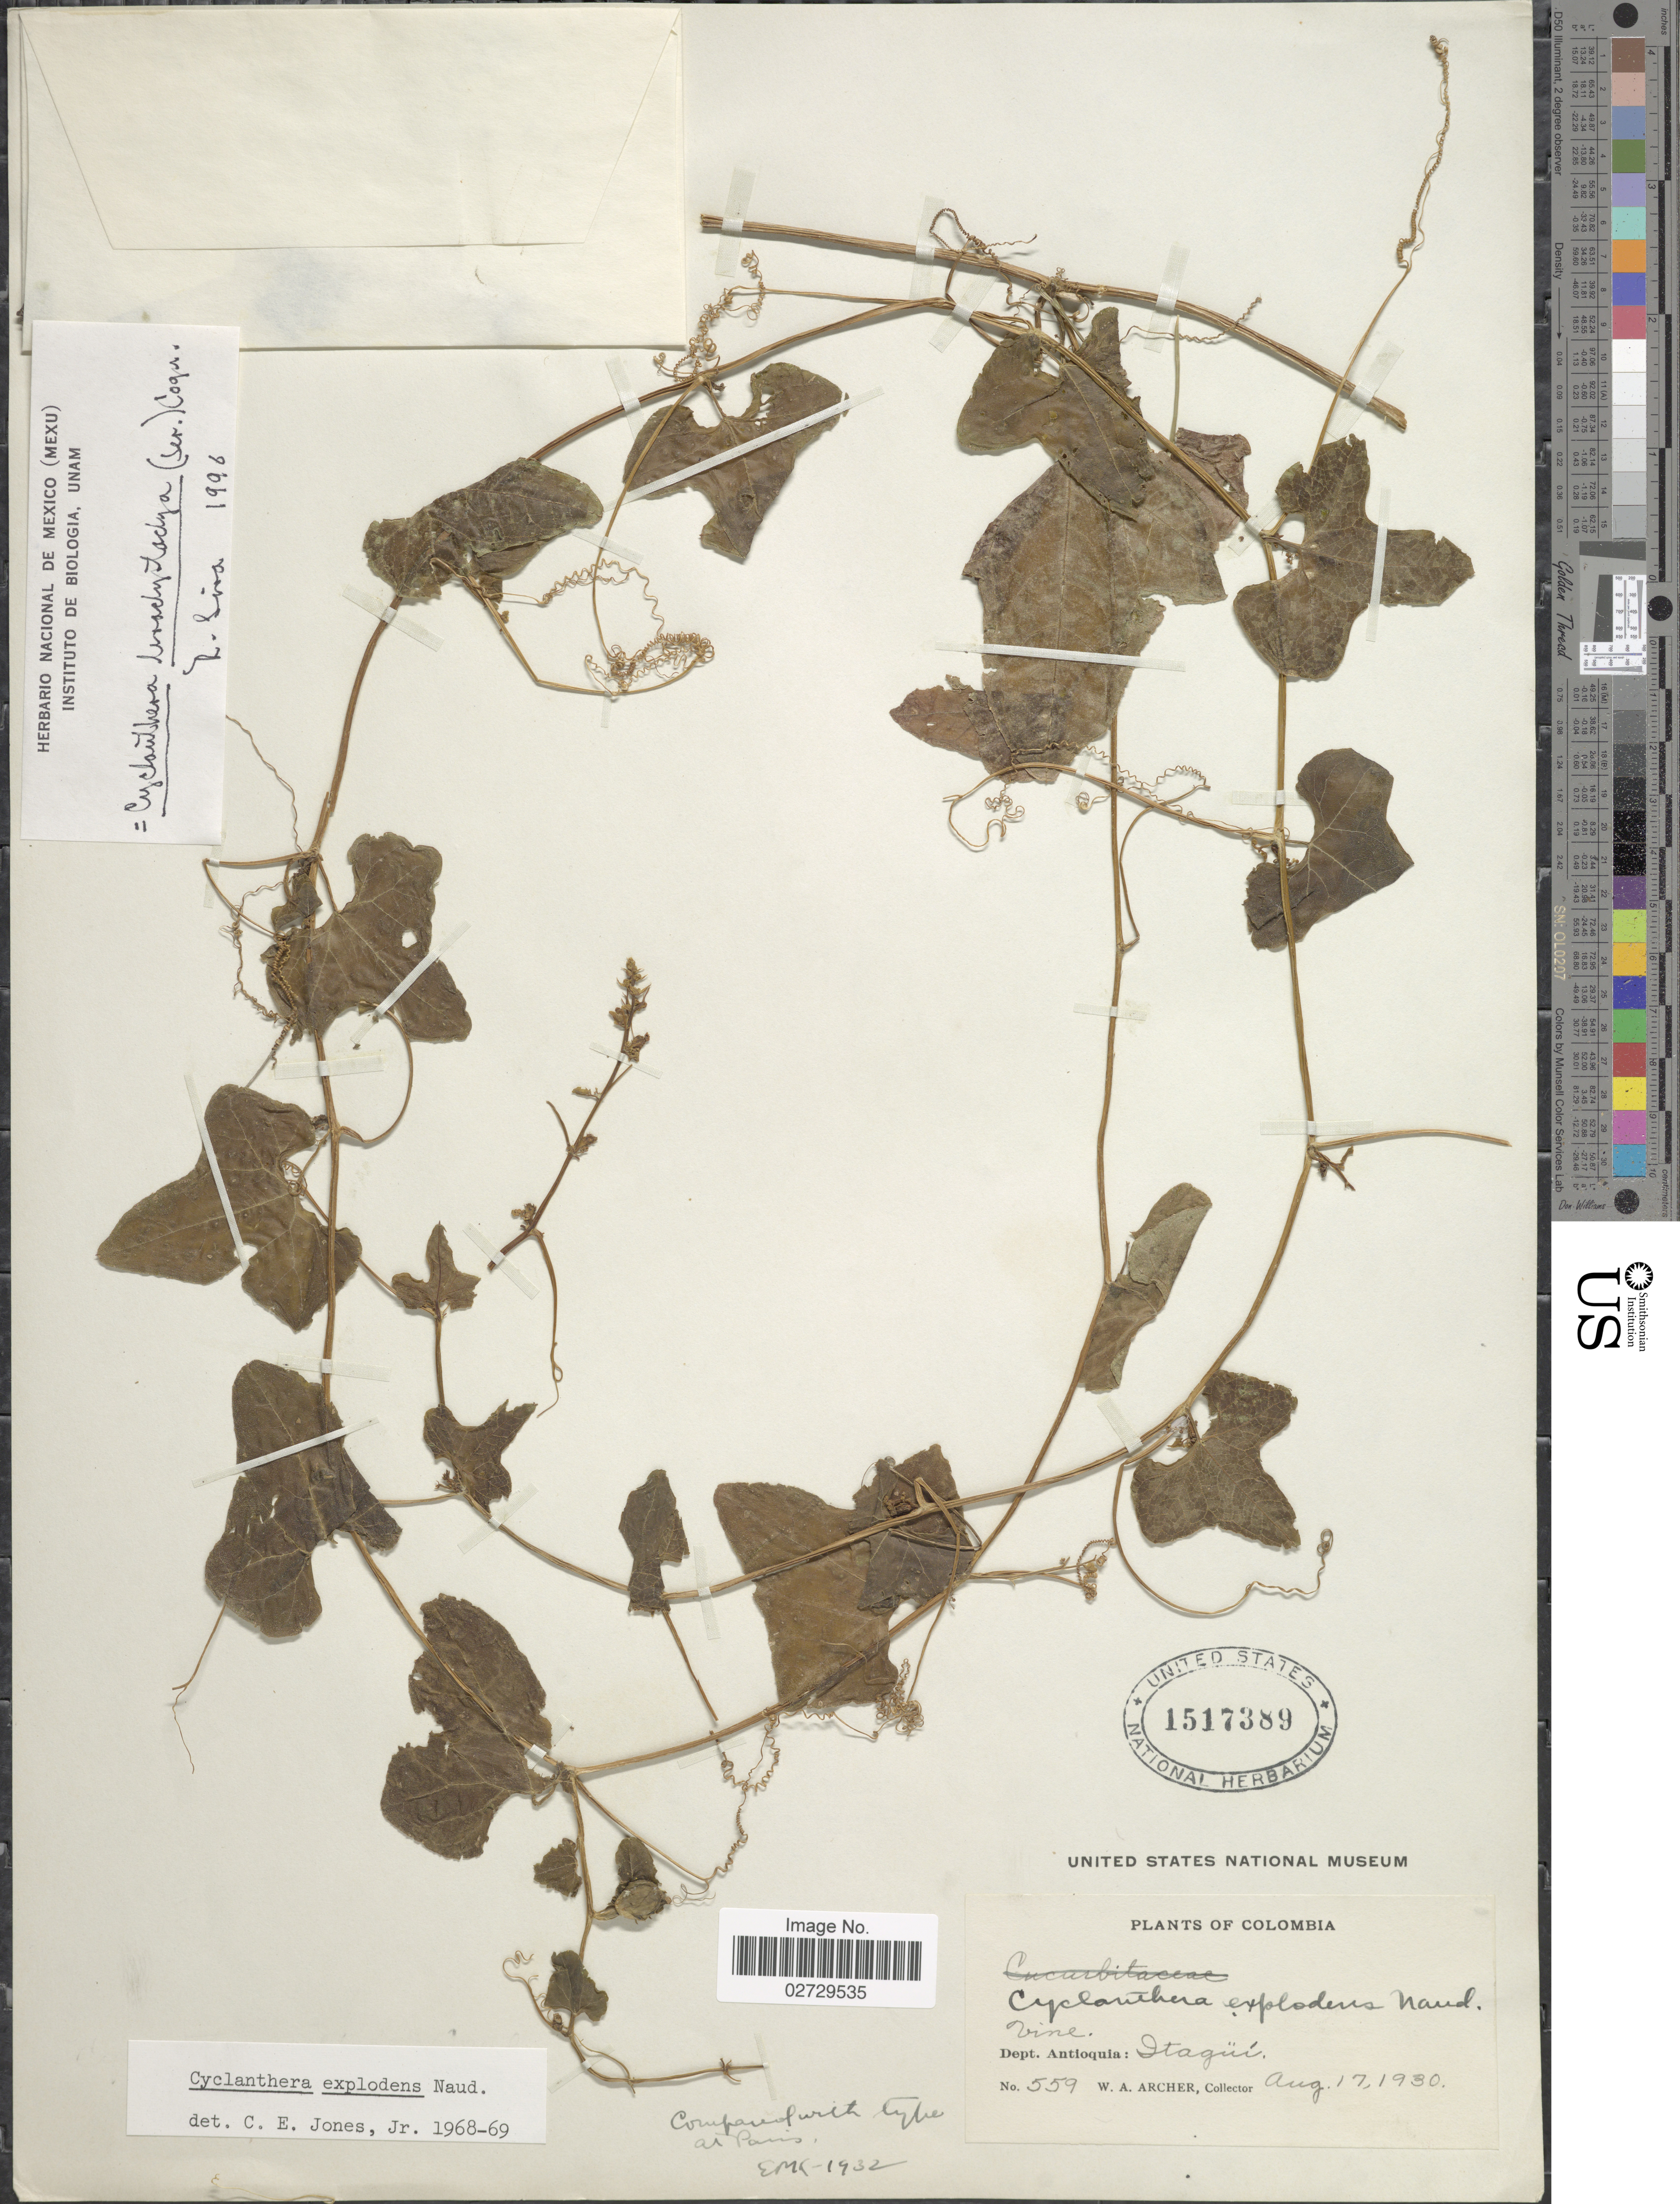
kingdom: Plantae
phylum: Tracheophyta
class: Magnoliopsida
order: Cucurbitales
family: Cucurbitaceae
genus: Cyclanthera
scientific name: Cyclanthera brachystachya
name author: (DC.) Cogn.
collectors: W. A. Archer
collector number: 559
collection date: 1930-08-17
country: Colombia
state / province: Antioquia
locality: Dept. Antioquia: Itagui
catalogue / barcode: US 1517389